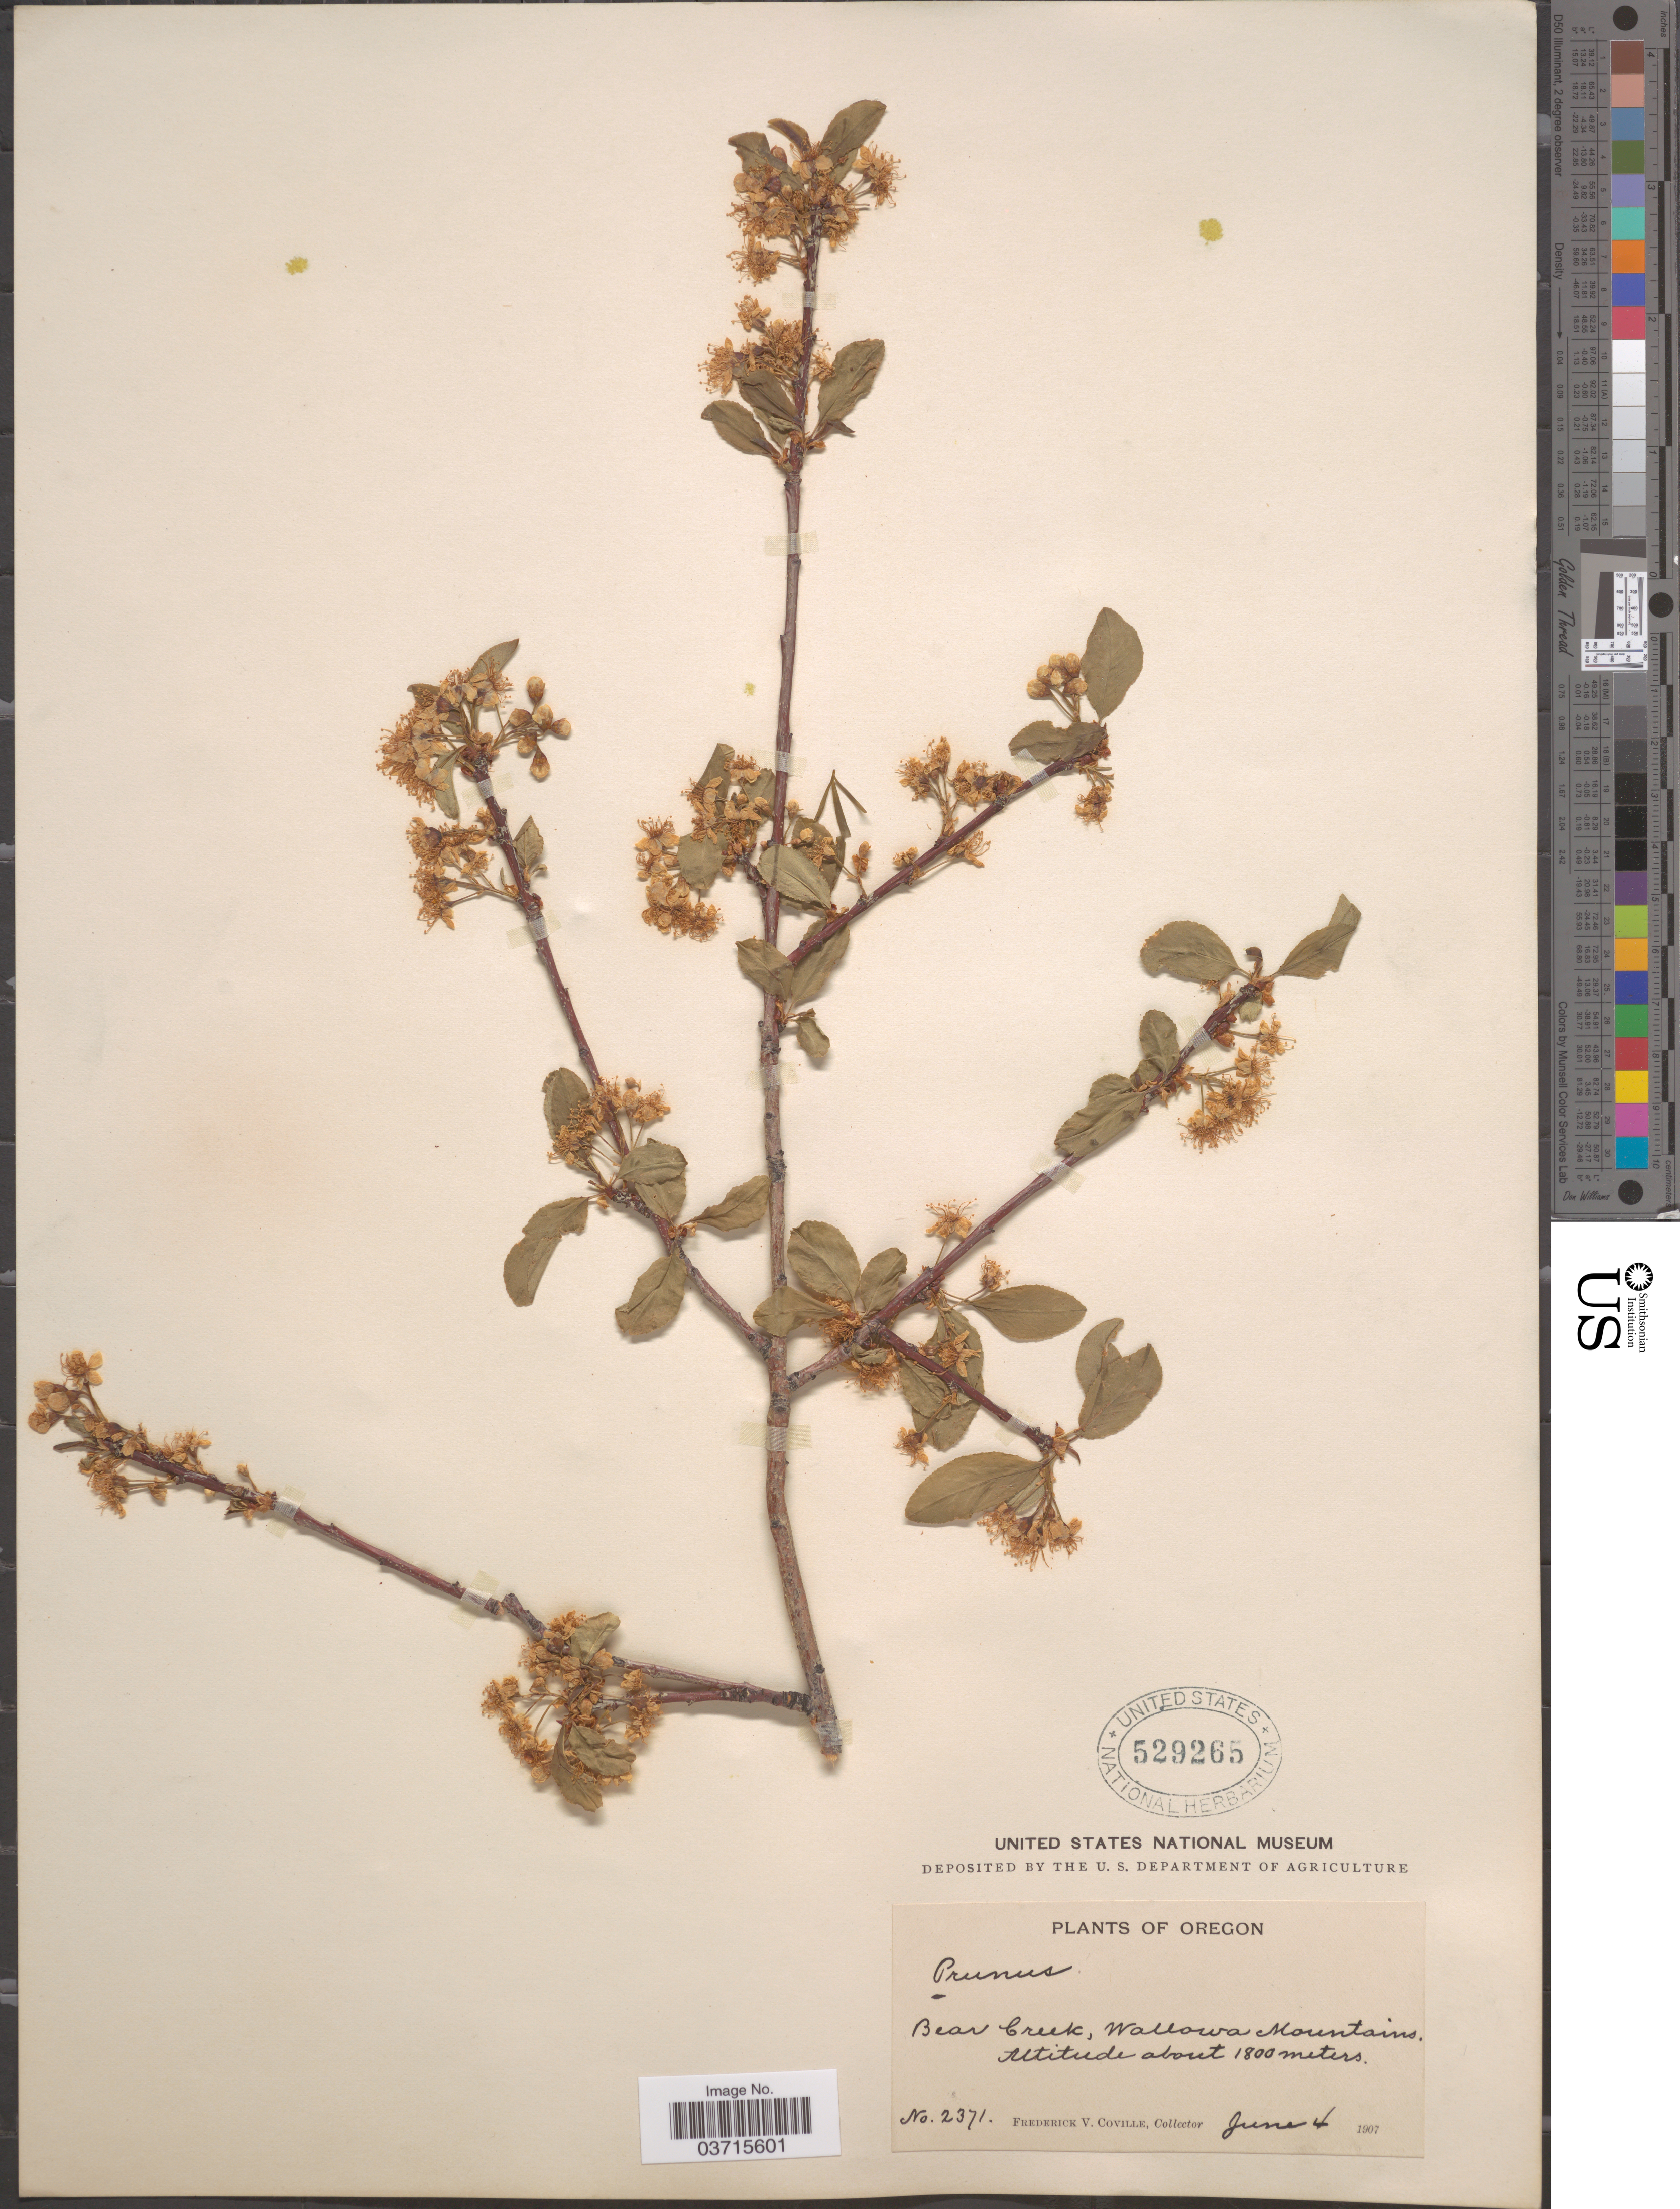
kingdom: Plantae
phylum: Tracheophyta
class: Magnoliopsida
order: Rosales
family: Rosaceae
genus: Prunus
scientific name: Prunus emarginata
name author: (Douglas ex Hook.) Eaton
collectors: F. V. Coville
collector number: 2371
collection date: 1907-06-04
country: United States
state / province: Oregon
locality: Bear Creek, Wallowa Mountains.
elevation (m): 1800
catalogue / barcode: US 529265